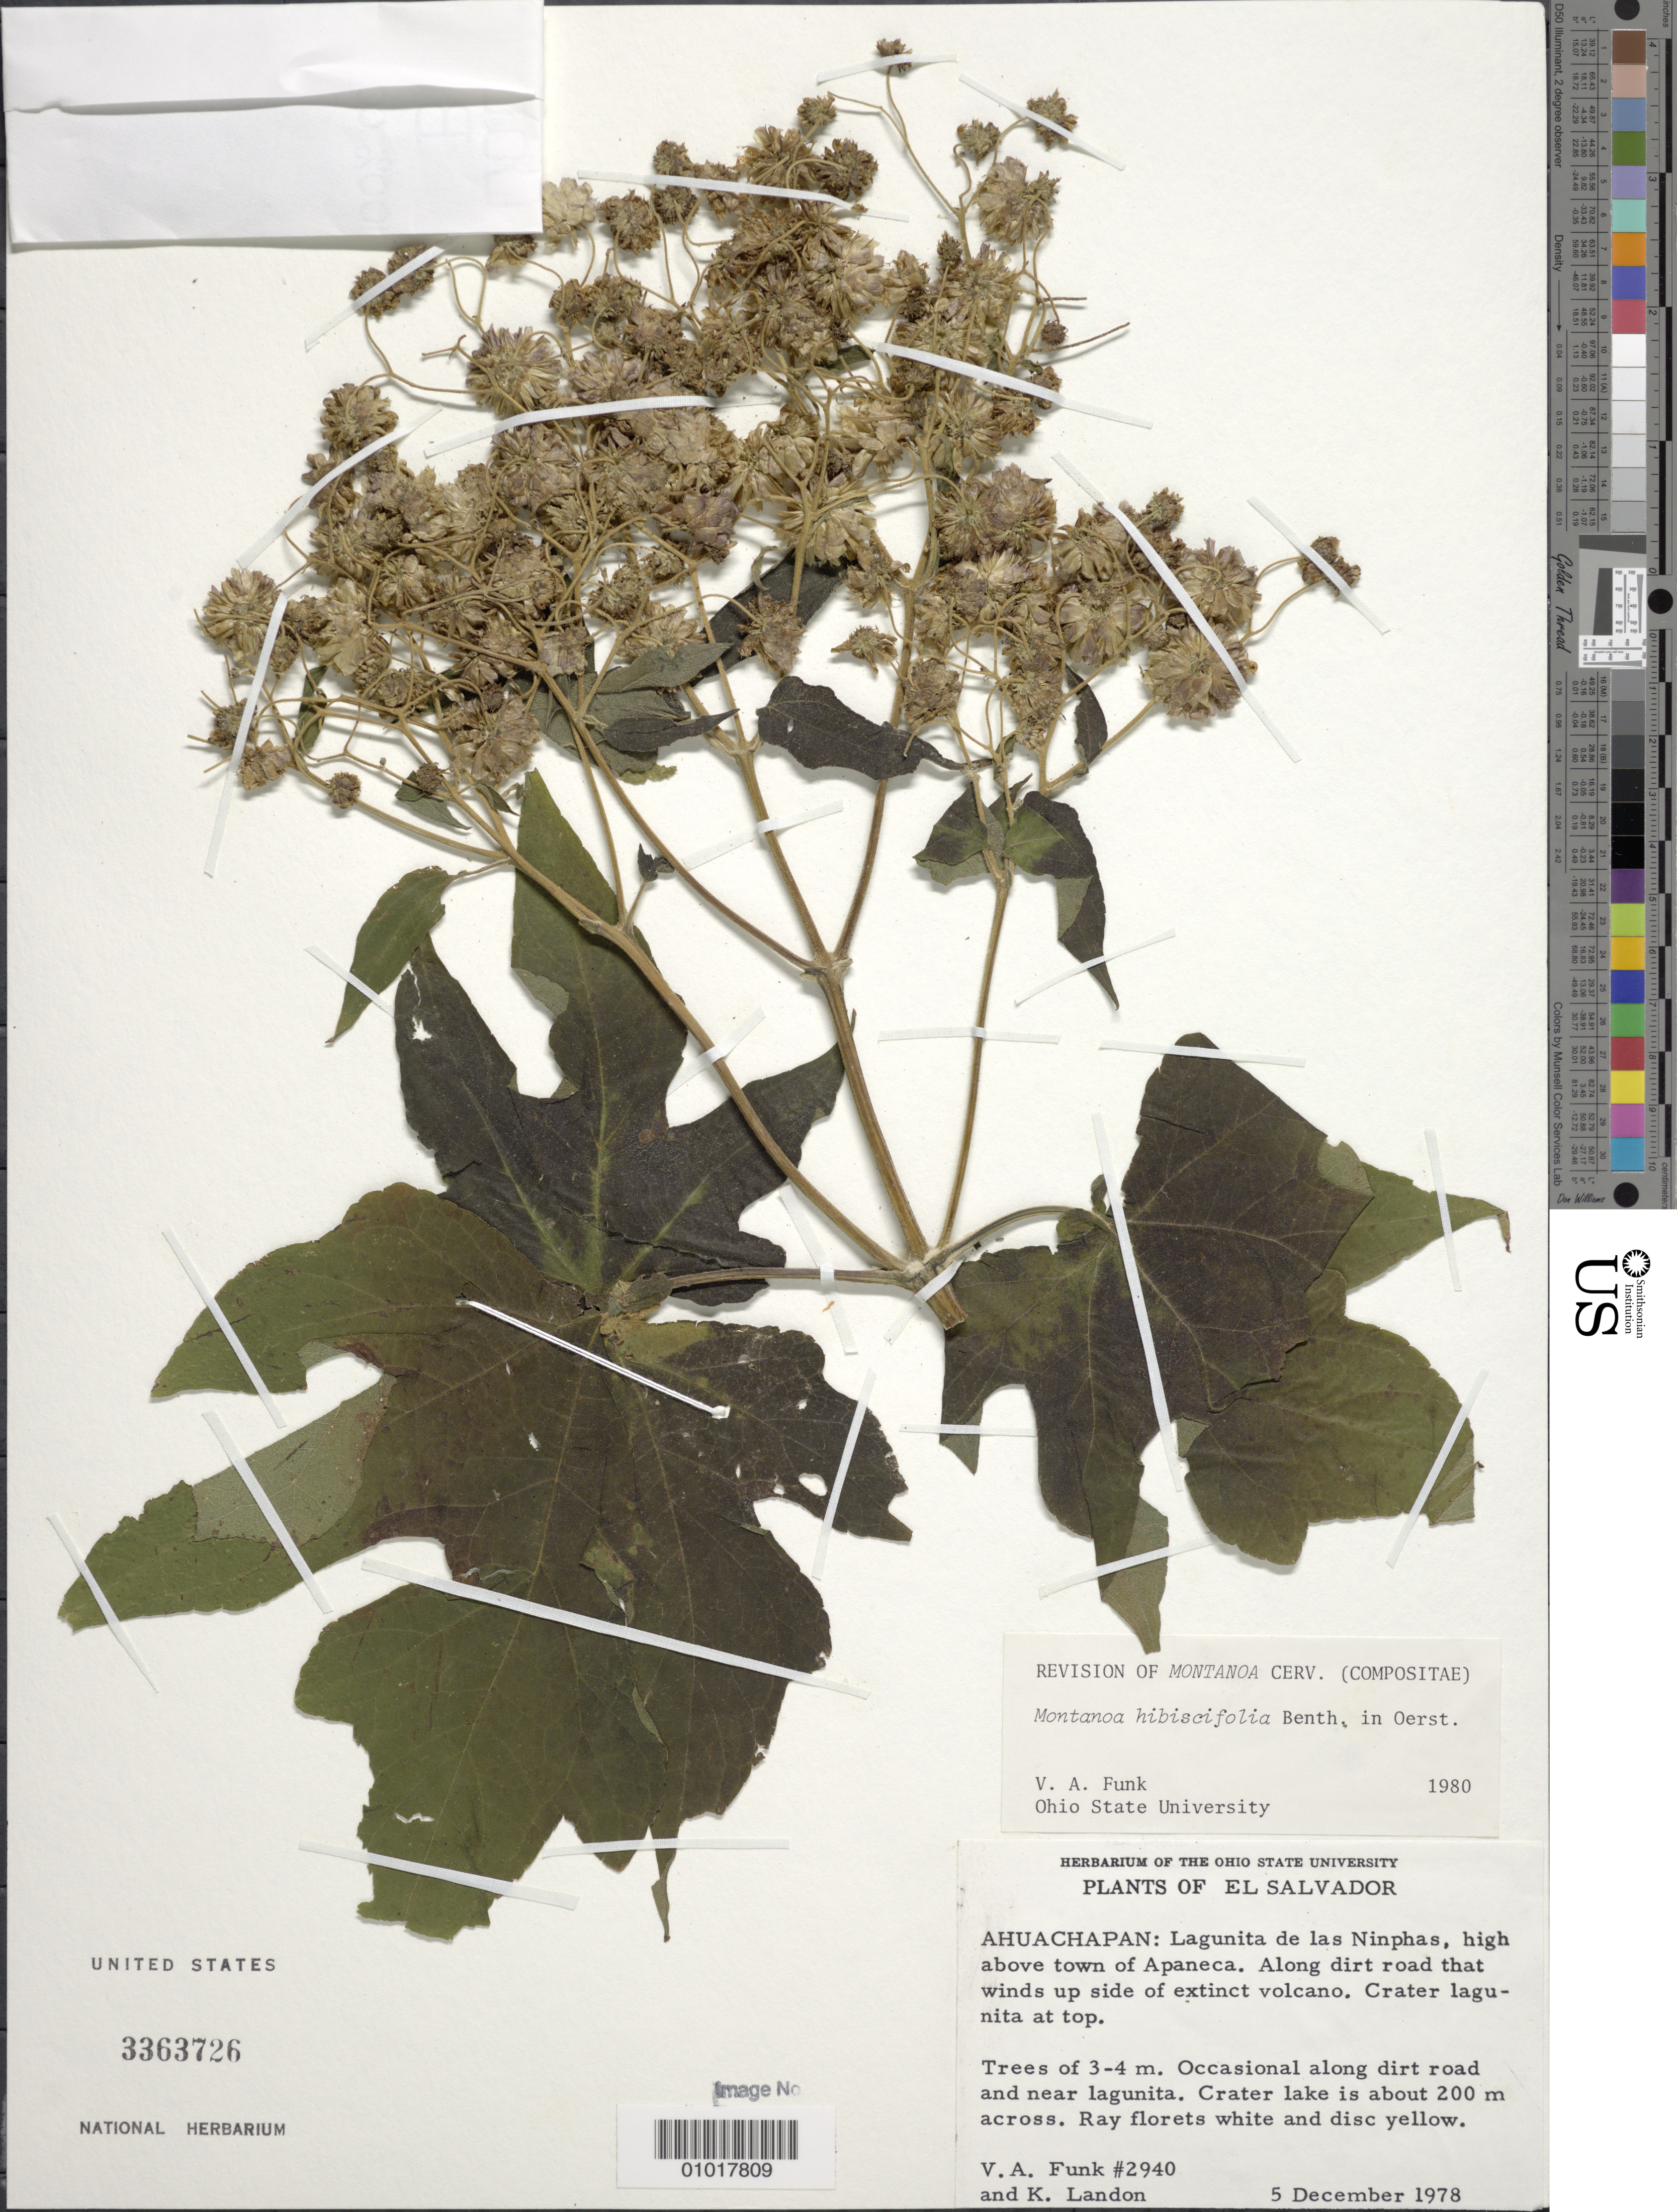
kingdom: Plantae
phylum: Tracheophyta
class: Magnoliopsida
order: Asterales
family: Asteraceae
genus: Montanoa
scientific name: Montanoa hibiscifolia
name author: Benth.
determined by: Funk, Vicki A., (BOT), Smithsonian Institution - National Museum of Natural History (UNITED STATES)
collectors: V. Funk & K. C. Landon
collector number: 2940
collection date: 1978-12-05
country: El Salvador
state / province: Ahuachapan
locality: Lagunita de la Ninphas, high above town of Apaneca. Along dirt road that winds up side of extinct volcano. Crater lagunita at top.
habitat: Along dirt road that winds up side of extinct volcano. Crater lagunita at top. Crater lake is about 200 m across.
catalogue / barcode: US 3363726